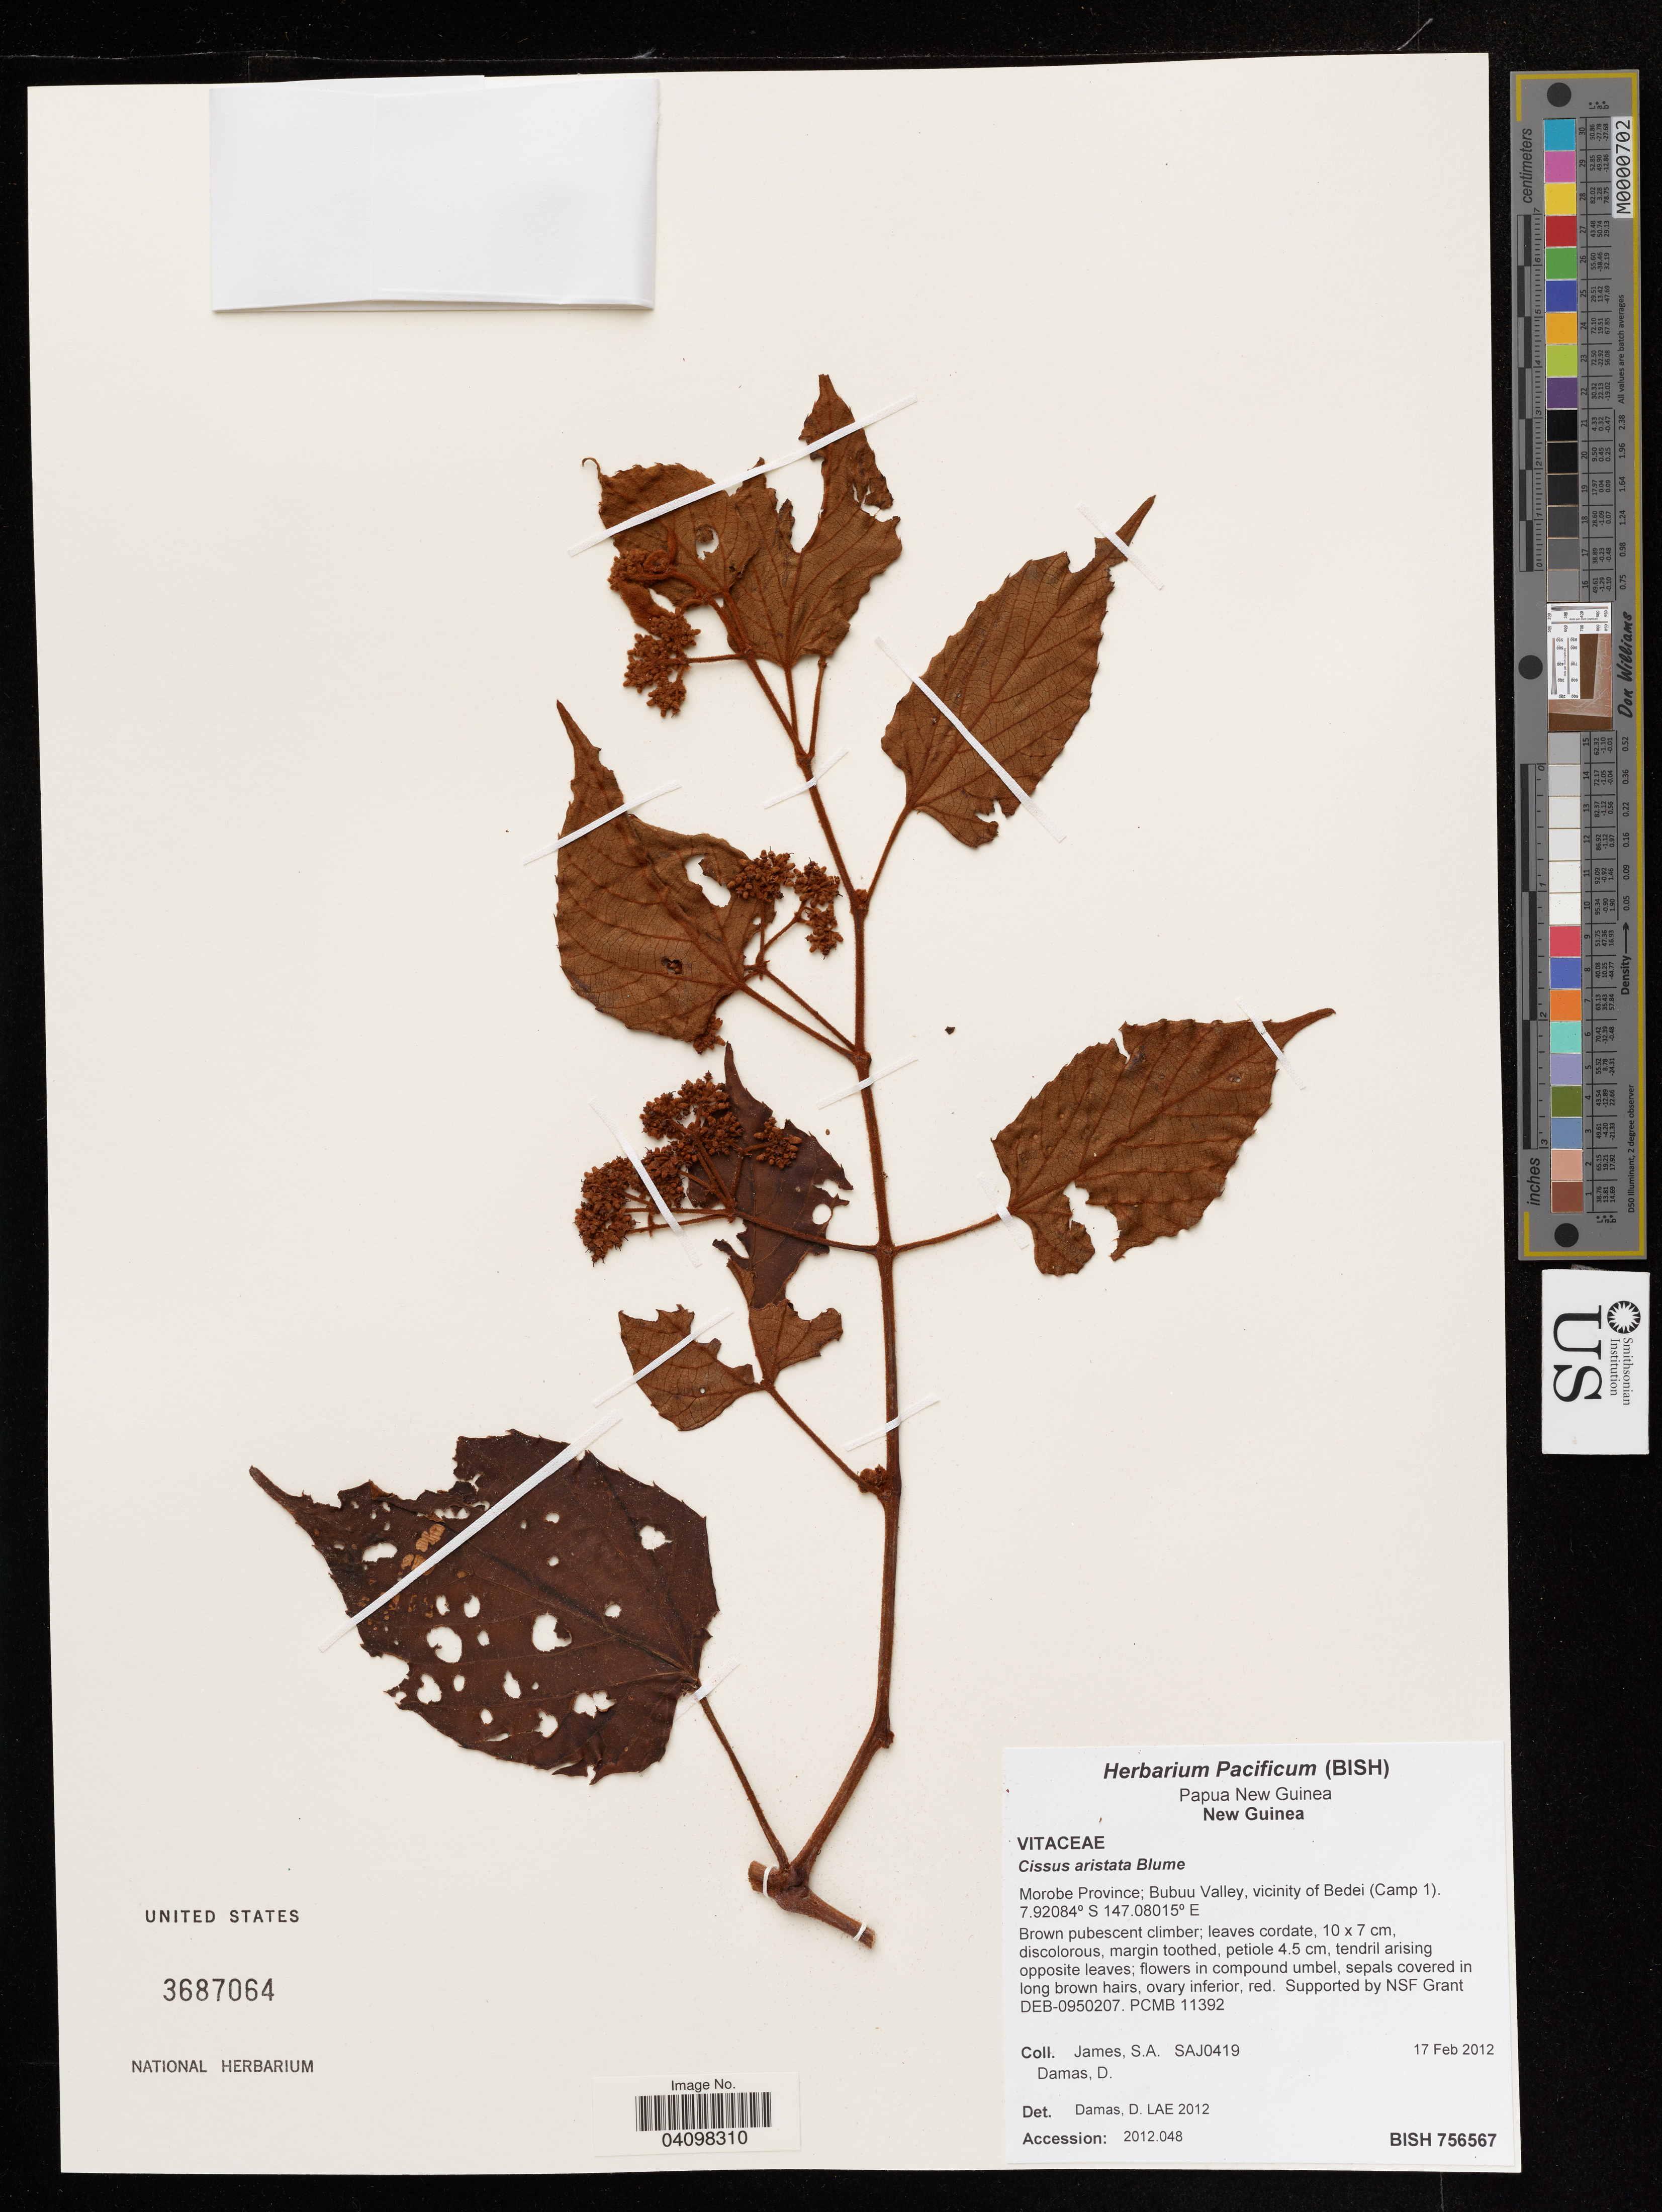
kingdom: Plantae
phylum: Tracheophyta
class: Magnoliopsida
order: Vitales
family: Vitaceae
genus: Cissus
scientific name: Cissus aristata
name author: Blume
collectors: S. James & D. Damas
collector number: SAJ0419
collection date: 2012-02-17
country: Papua New Guinea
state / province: Morobe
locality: New Guinea. Bubuu Valley, vicinity of Bedei (Camp 1).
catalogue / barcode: US 3687064